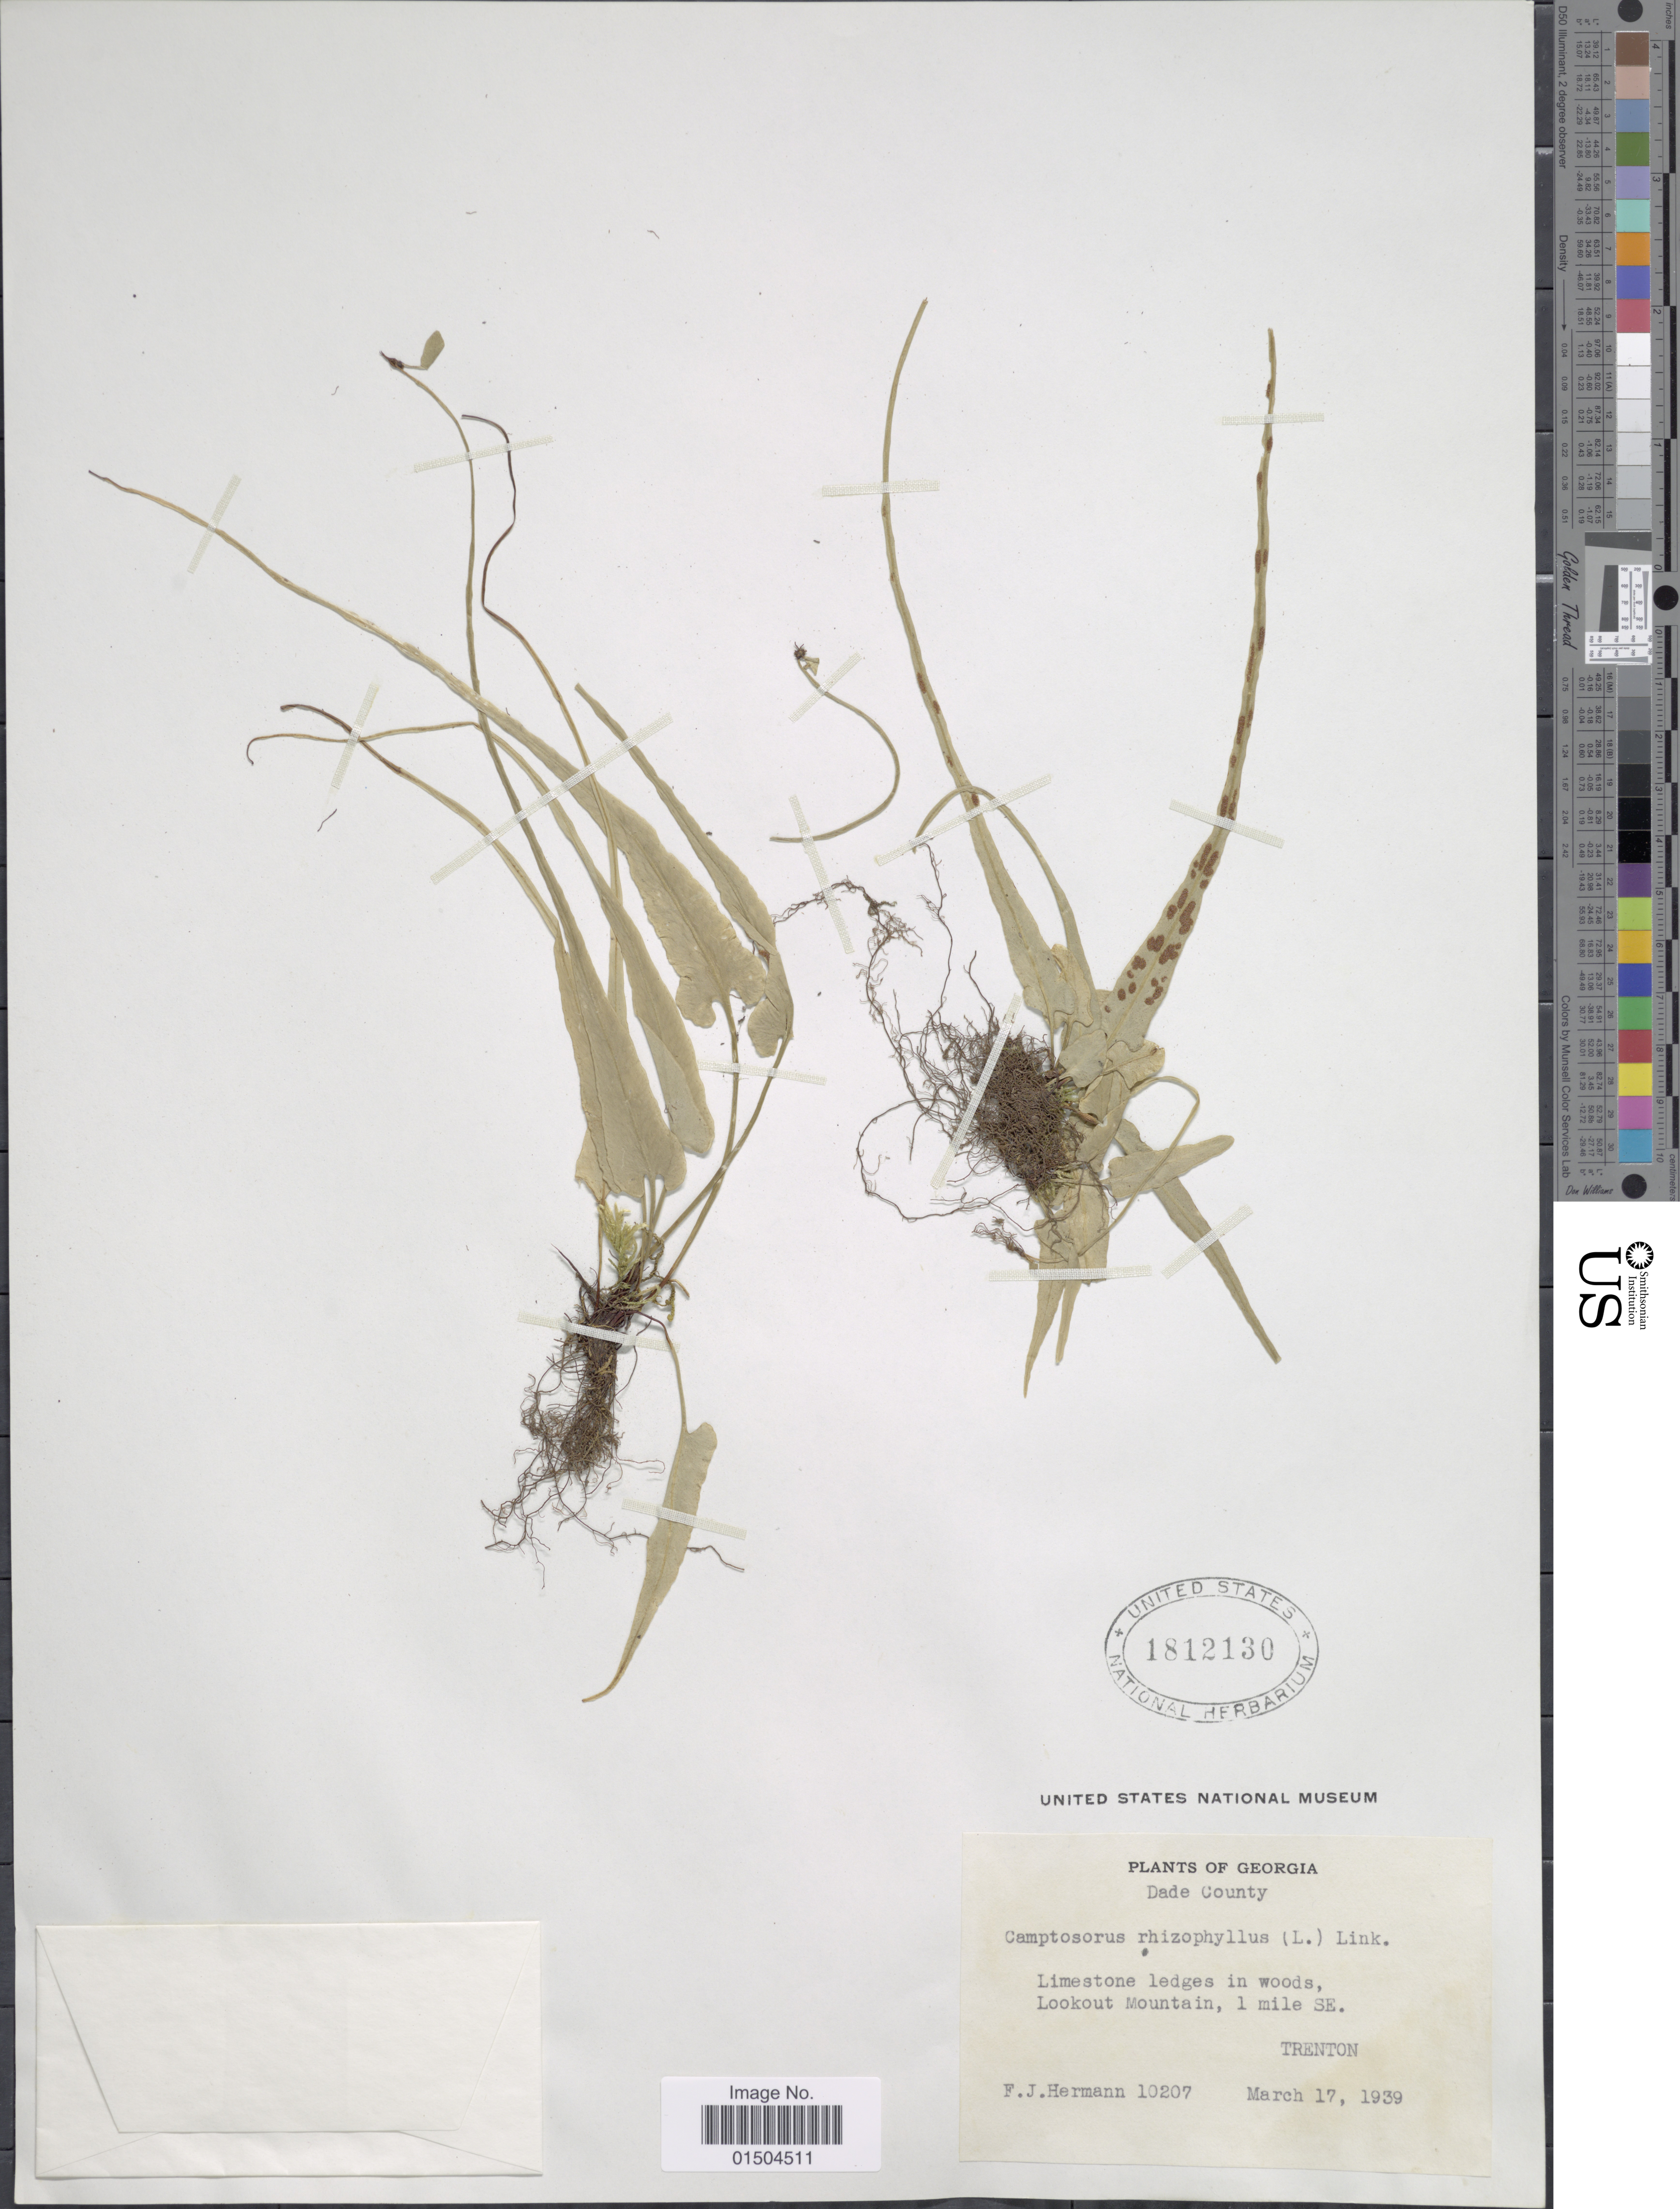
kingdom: Plantae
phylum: Tracheophyta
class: Polypodiopsida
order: Polypodiales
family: Aspleniaceae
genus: Asplenium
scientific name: Asplenium rhizophyllum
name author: L.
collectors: F. J. Hermann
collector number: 10207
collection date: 1939-03-17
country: United States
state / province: Georgia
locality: Dade County. Limestone ledges in woods, Lookout Mountain, 1 mile SE. Trenton.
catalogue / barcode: US 1812130